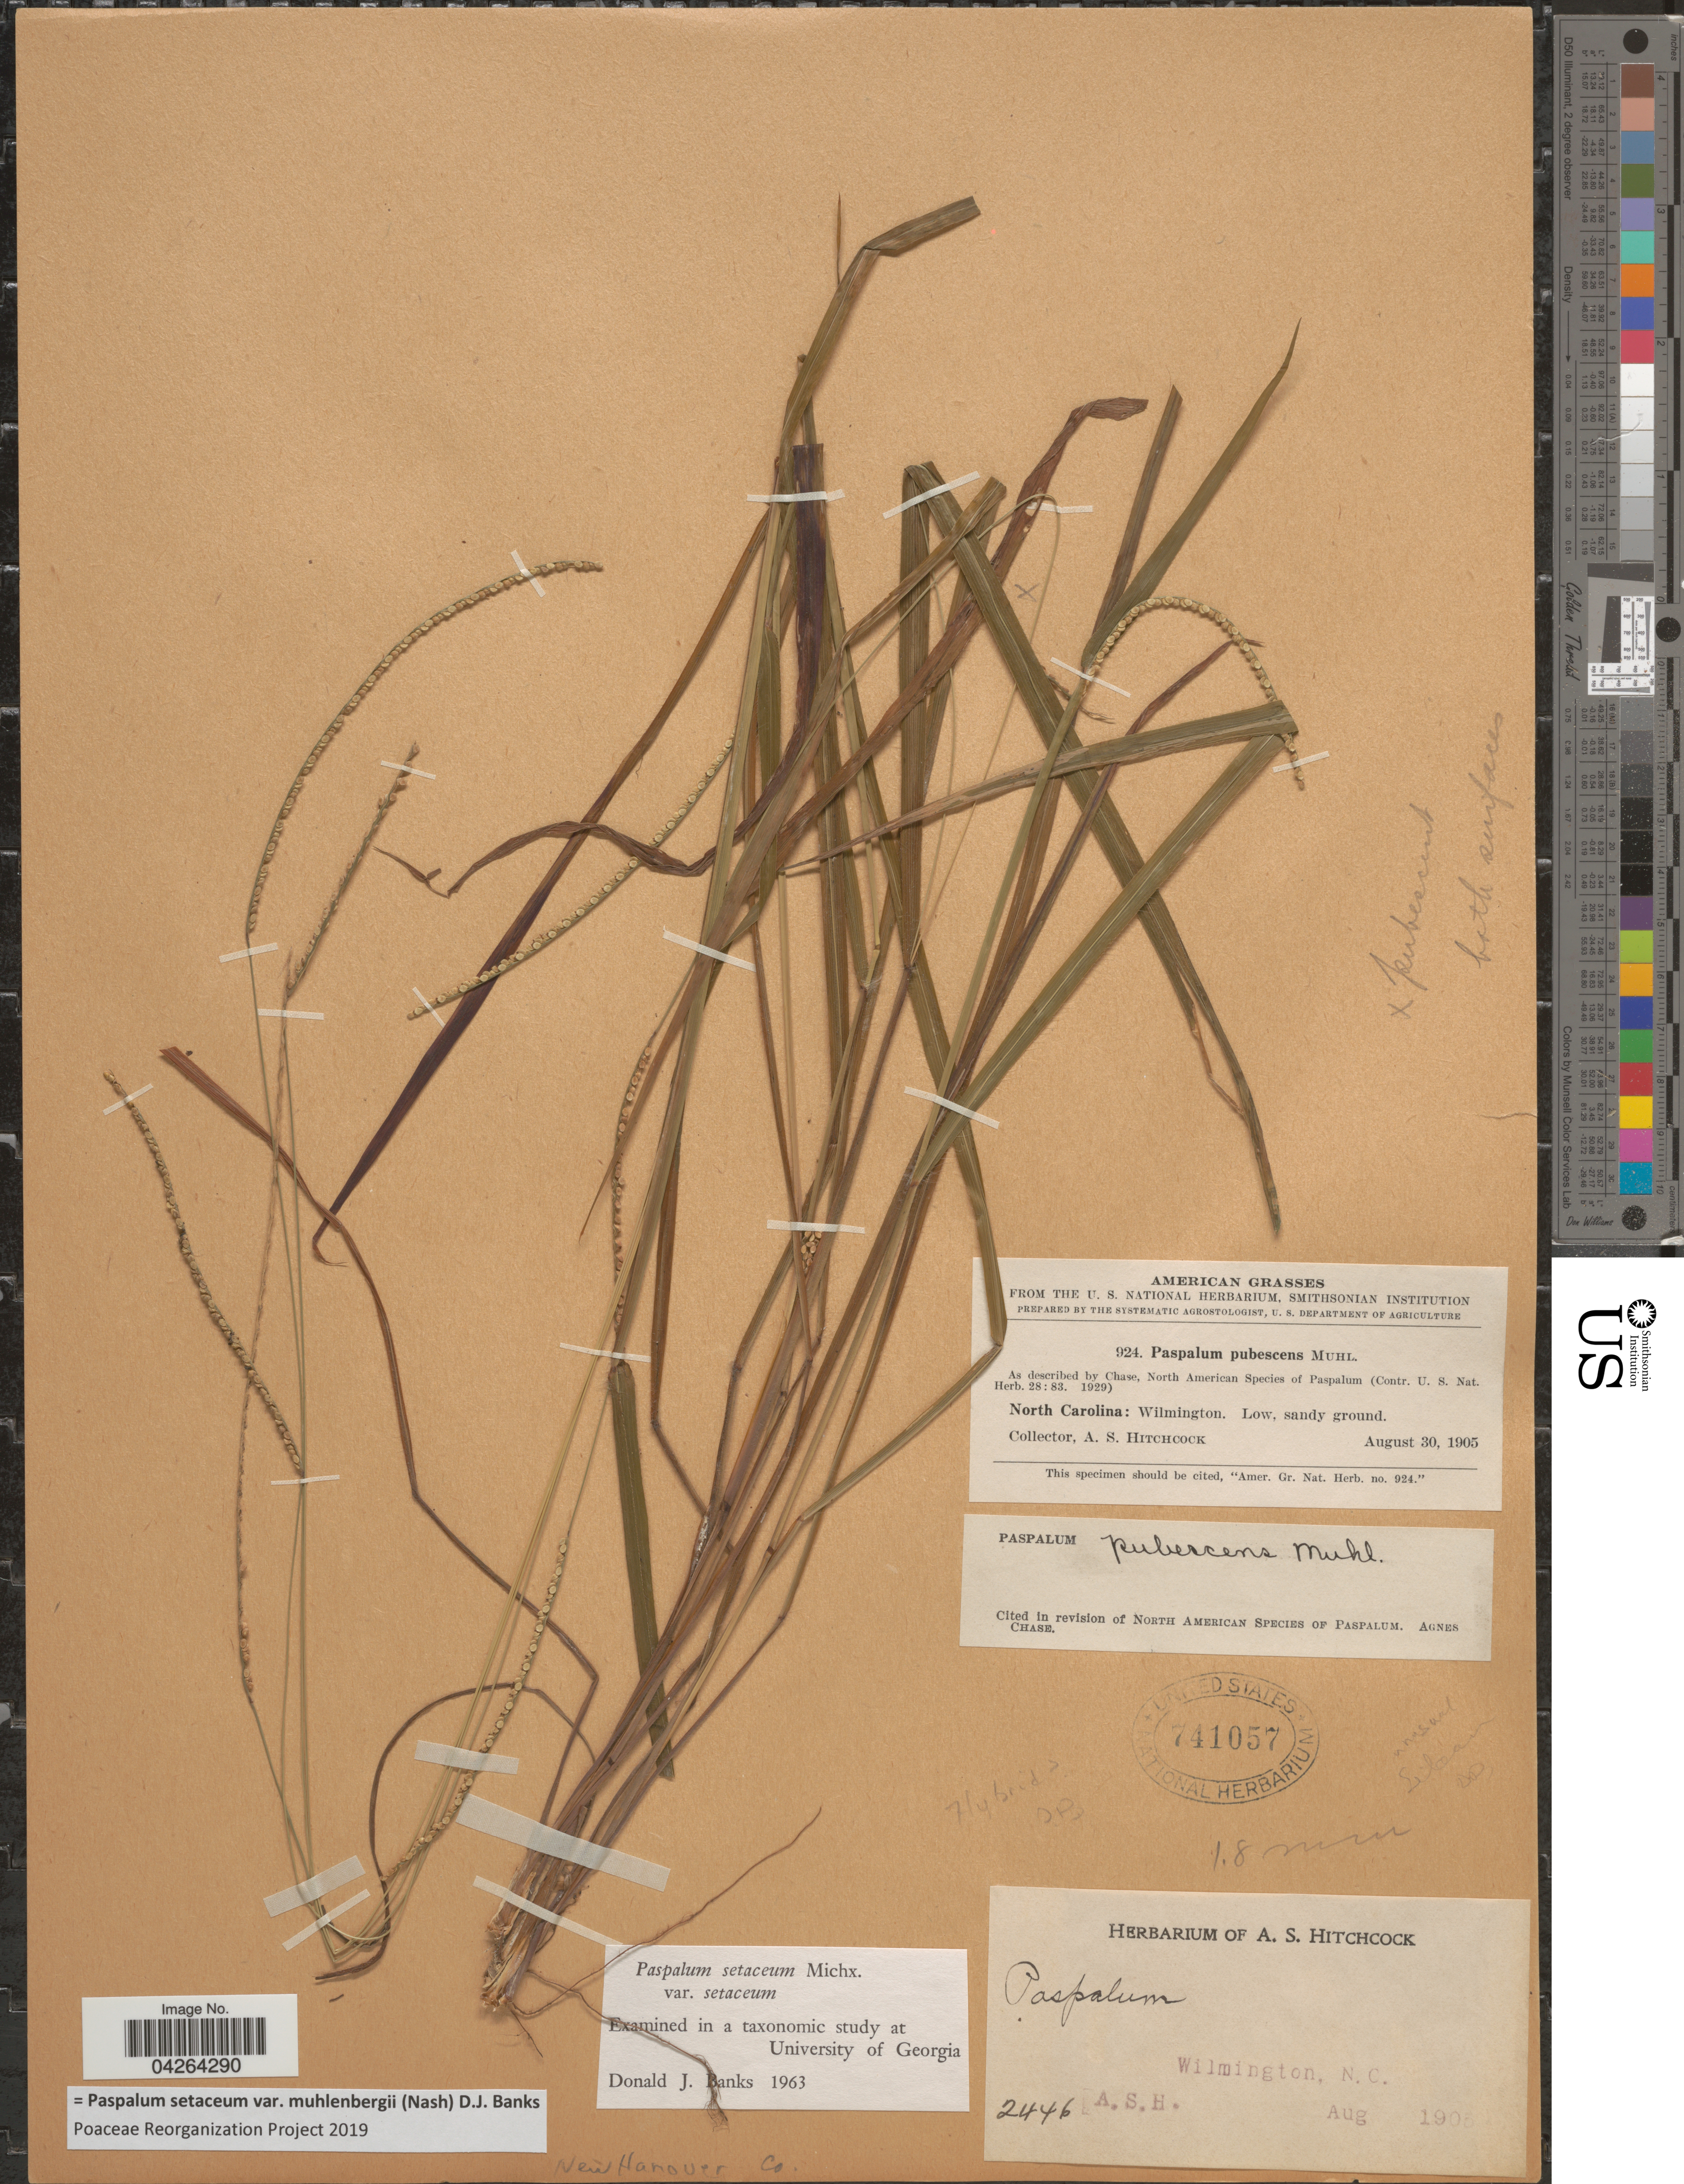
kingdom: Plantae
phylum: Tracheophyta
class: Liliopsida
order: Poales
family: Poaceae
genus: Paspalum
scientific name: Paspalum setaceum var. muhlenbergii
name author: (Nash) D.J. Banks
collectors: A. S. Hitchcock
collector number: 924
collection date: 1905-08-30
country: United States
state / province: North Carolina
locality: Wilmington.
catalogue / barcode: US 741057